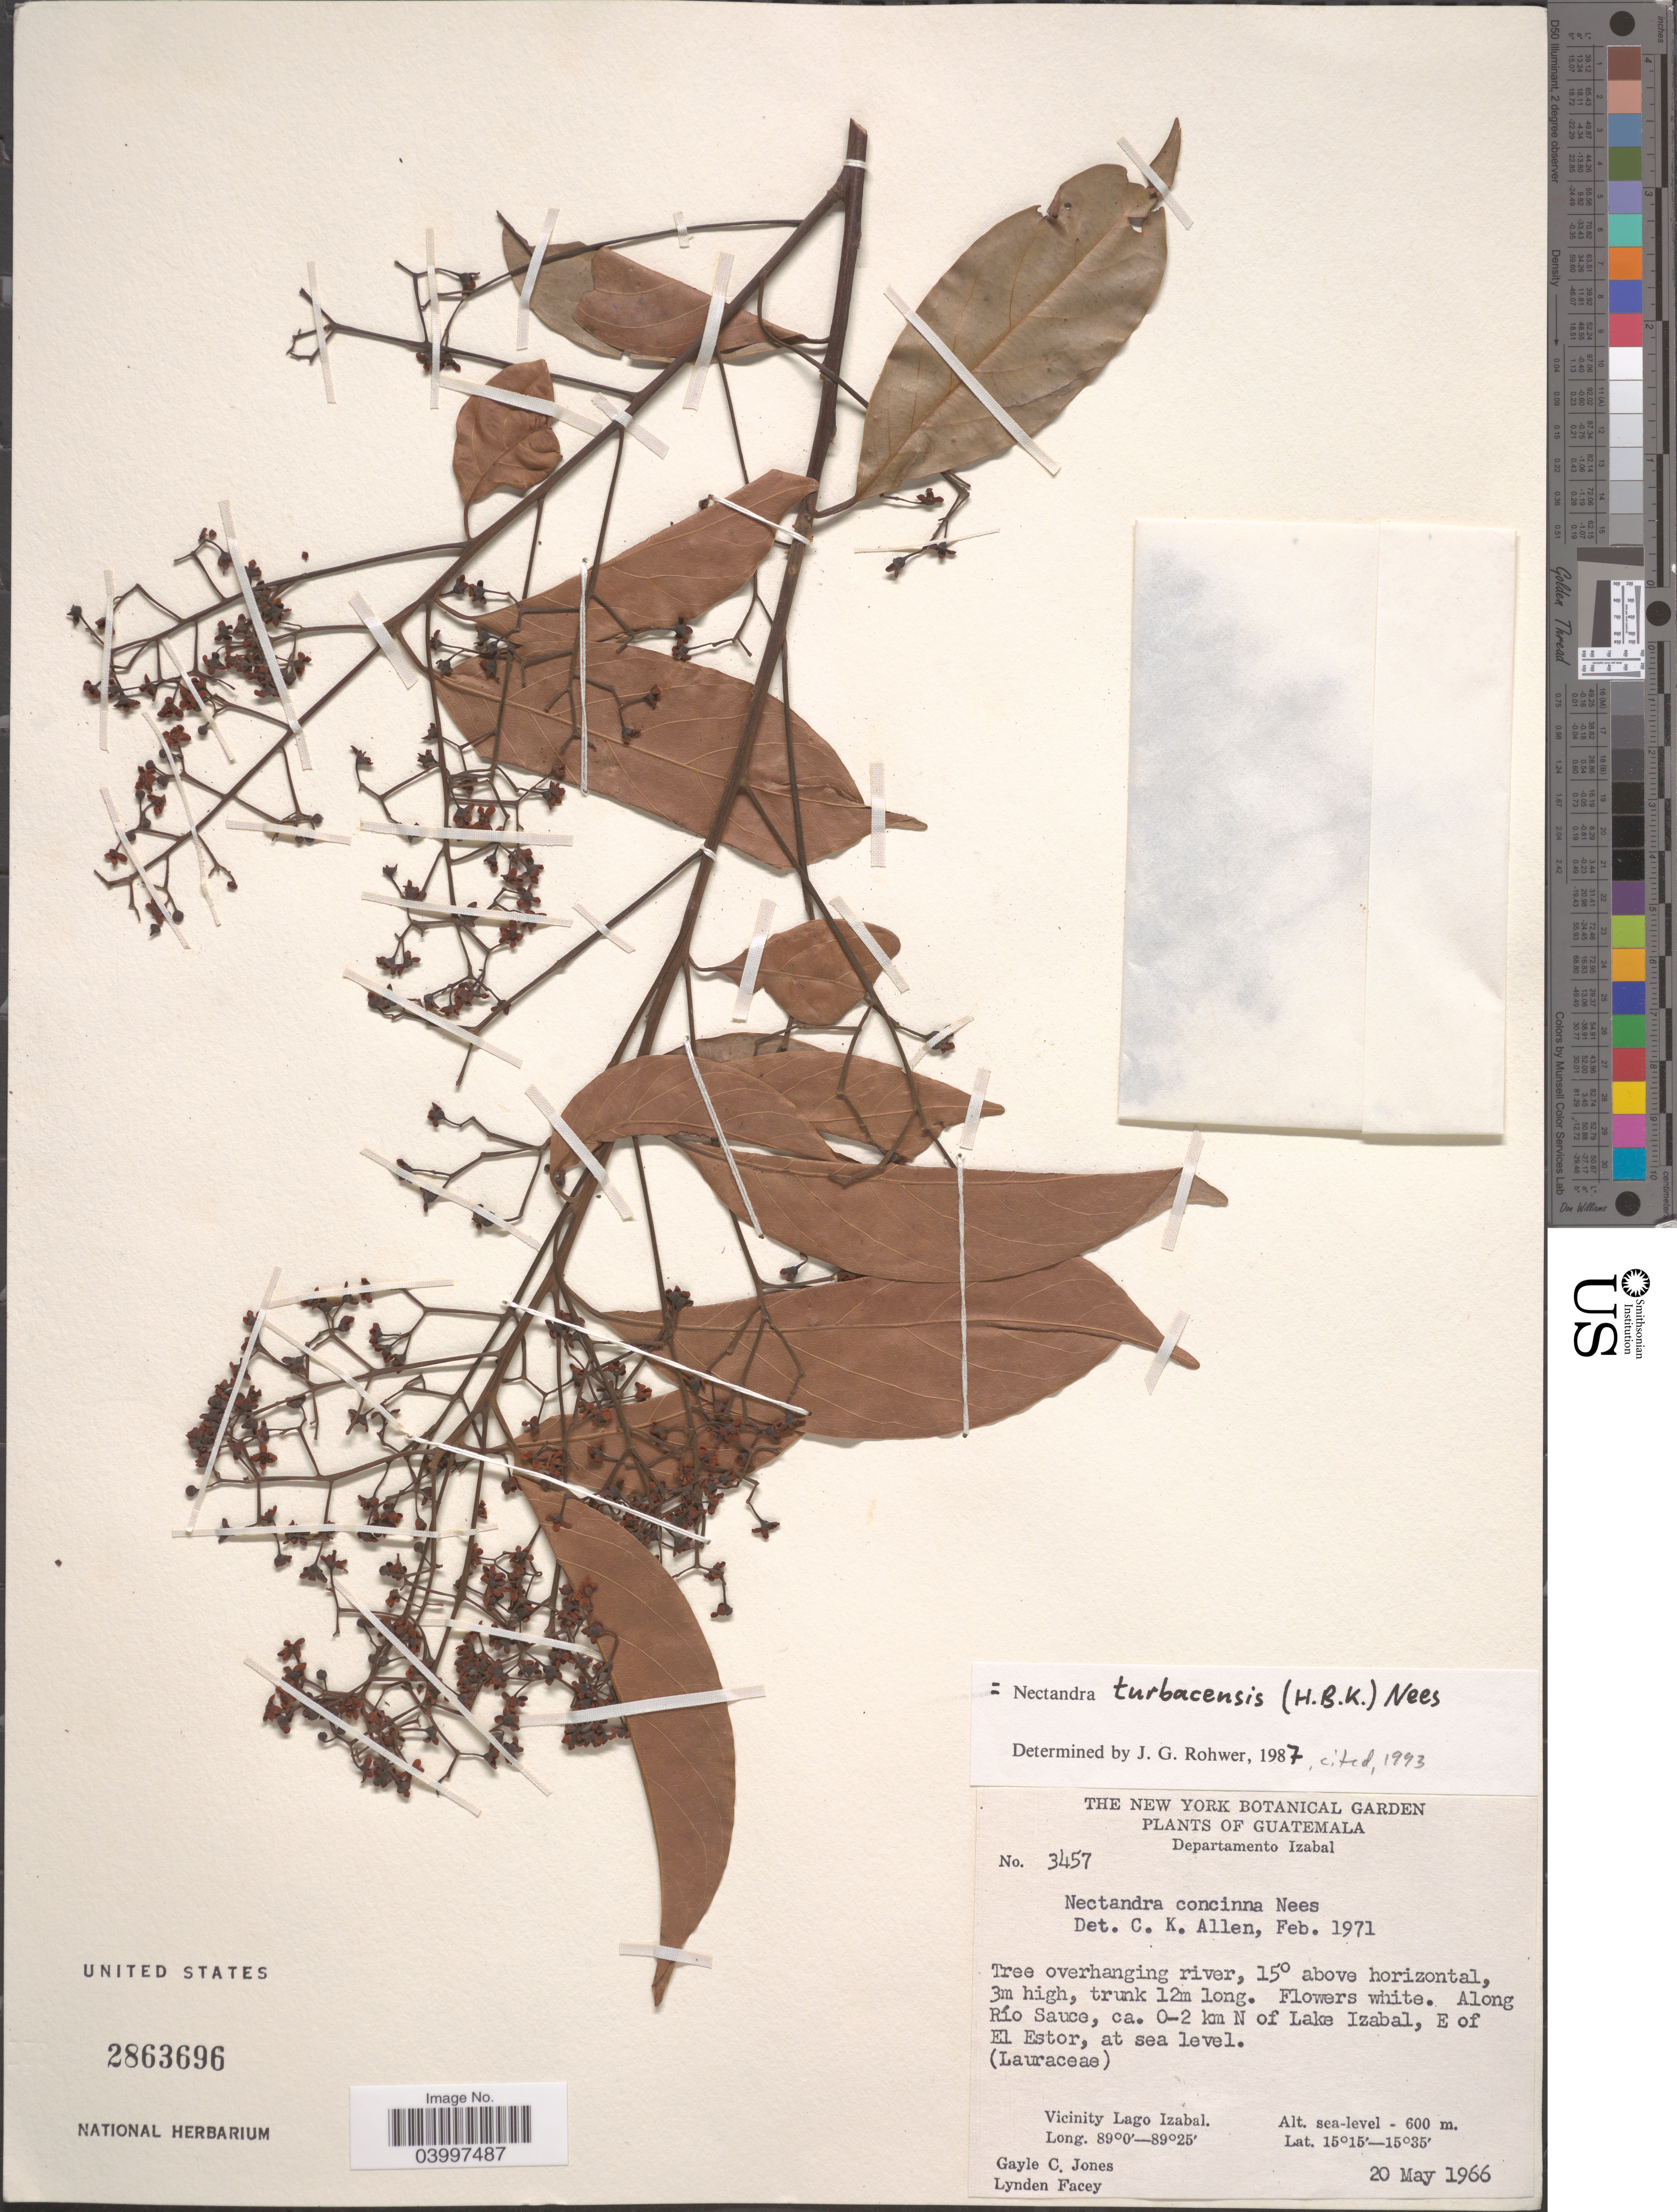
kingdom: Plantae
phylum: Tracheophyta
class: Magnoliopsida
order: Laurales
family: Lauraceae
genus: Nectandra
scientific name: Nectandra turbacensis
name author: (Kunth) Nees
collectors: G. C. Jones & L. Facey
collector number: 3457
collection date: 1966-05-20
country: Guatemala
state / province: Izabal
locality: Departamento Izabal. Along Río Sauce, ca. 0-2 km N of Lake Izabal, E of El Estor. Vicinity Lago Izabal.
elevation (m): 0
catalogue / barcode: US 2863696